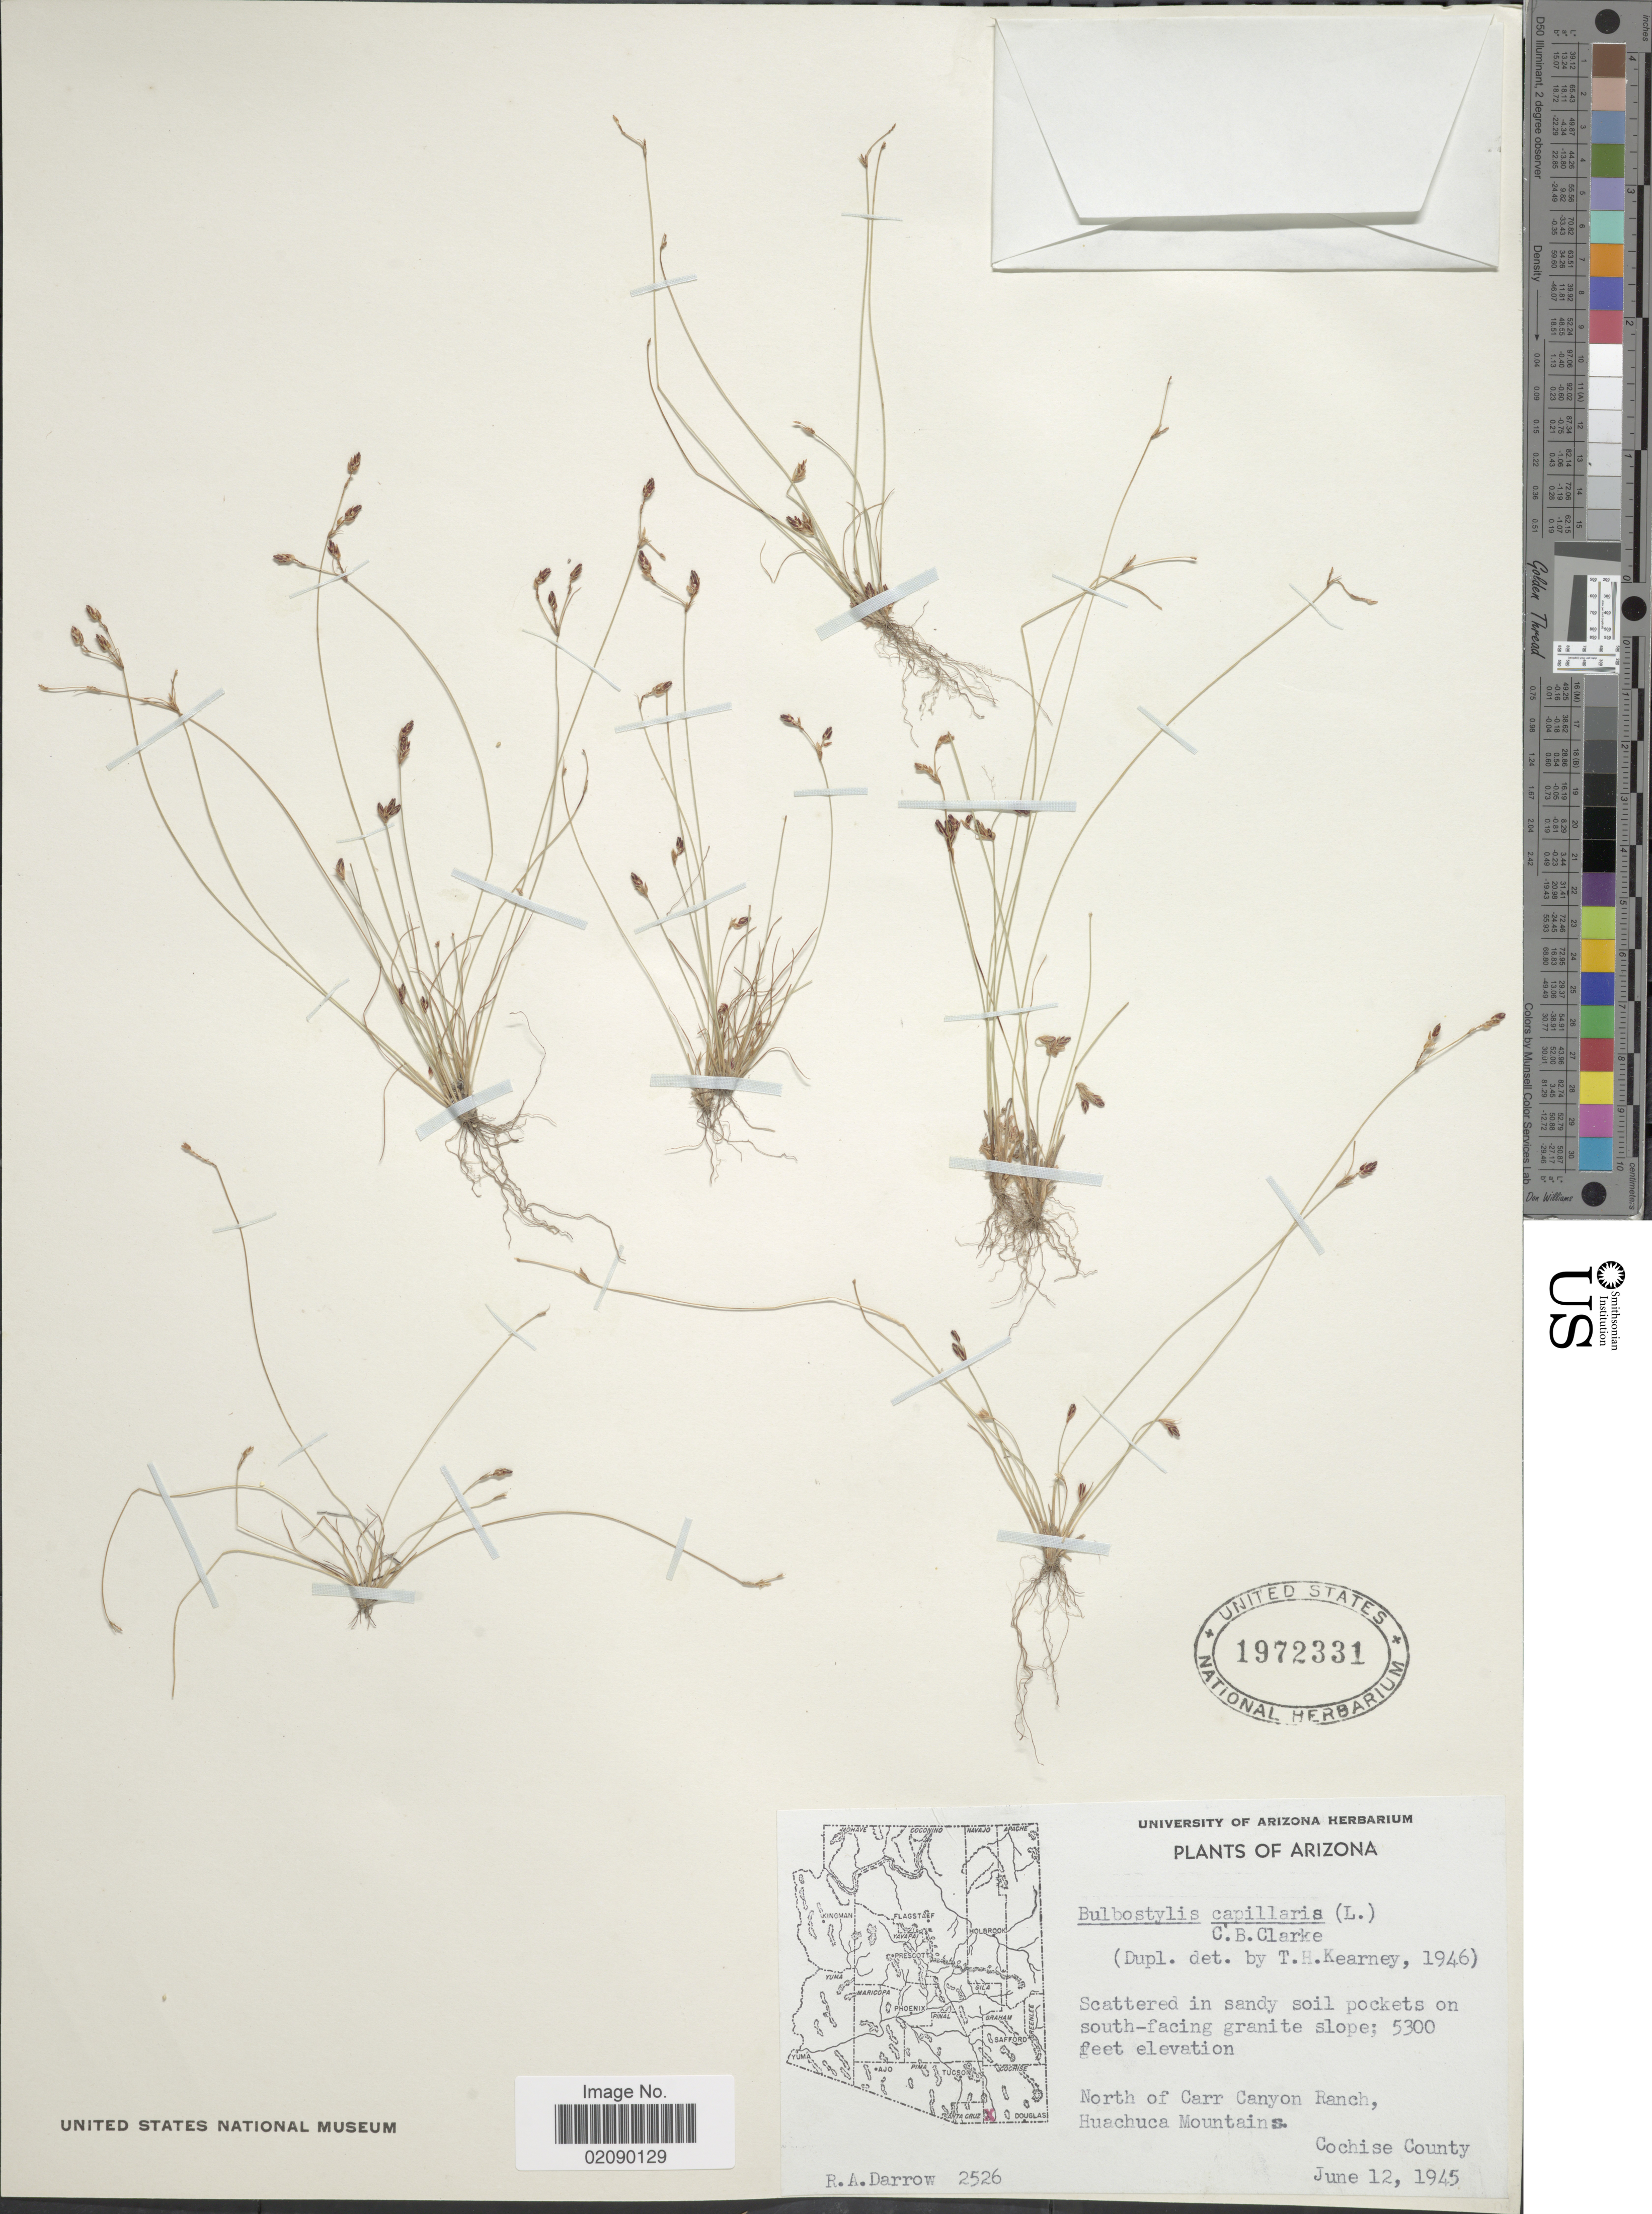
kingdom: Plantae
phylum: Tracheophyta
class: Liliopsida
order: Poales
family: Cyperaceae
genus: Bulbostylis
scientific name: Bulbostylis capillaris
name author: (L.) Kunth ex C.B. Clarke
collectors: R. A. Darrow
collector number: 2526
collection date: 1945-06-12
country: United States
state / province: Arizona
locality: Scattered in sandy soil pockets on south-facing granite slope, North of Carr Canyon Ranch, Huachuca Mountains, Cochise County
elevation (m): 1615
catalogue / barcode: US 1972331